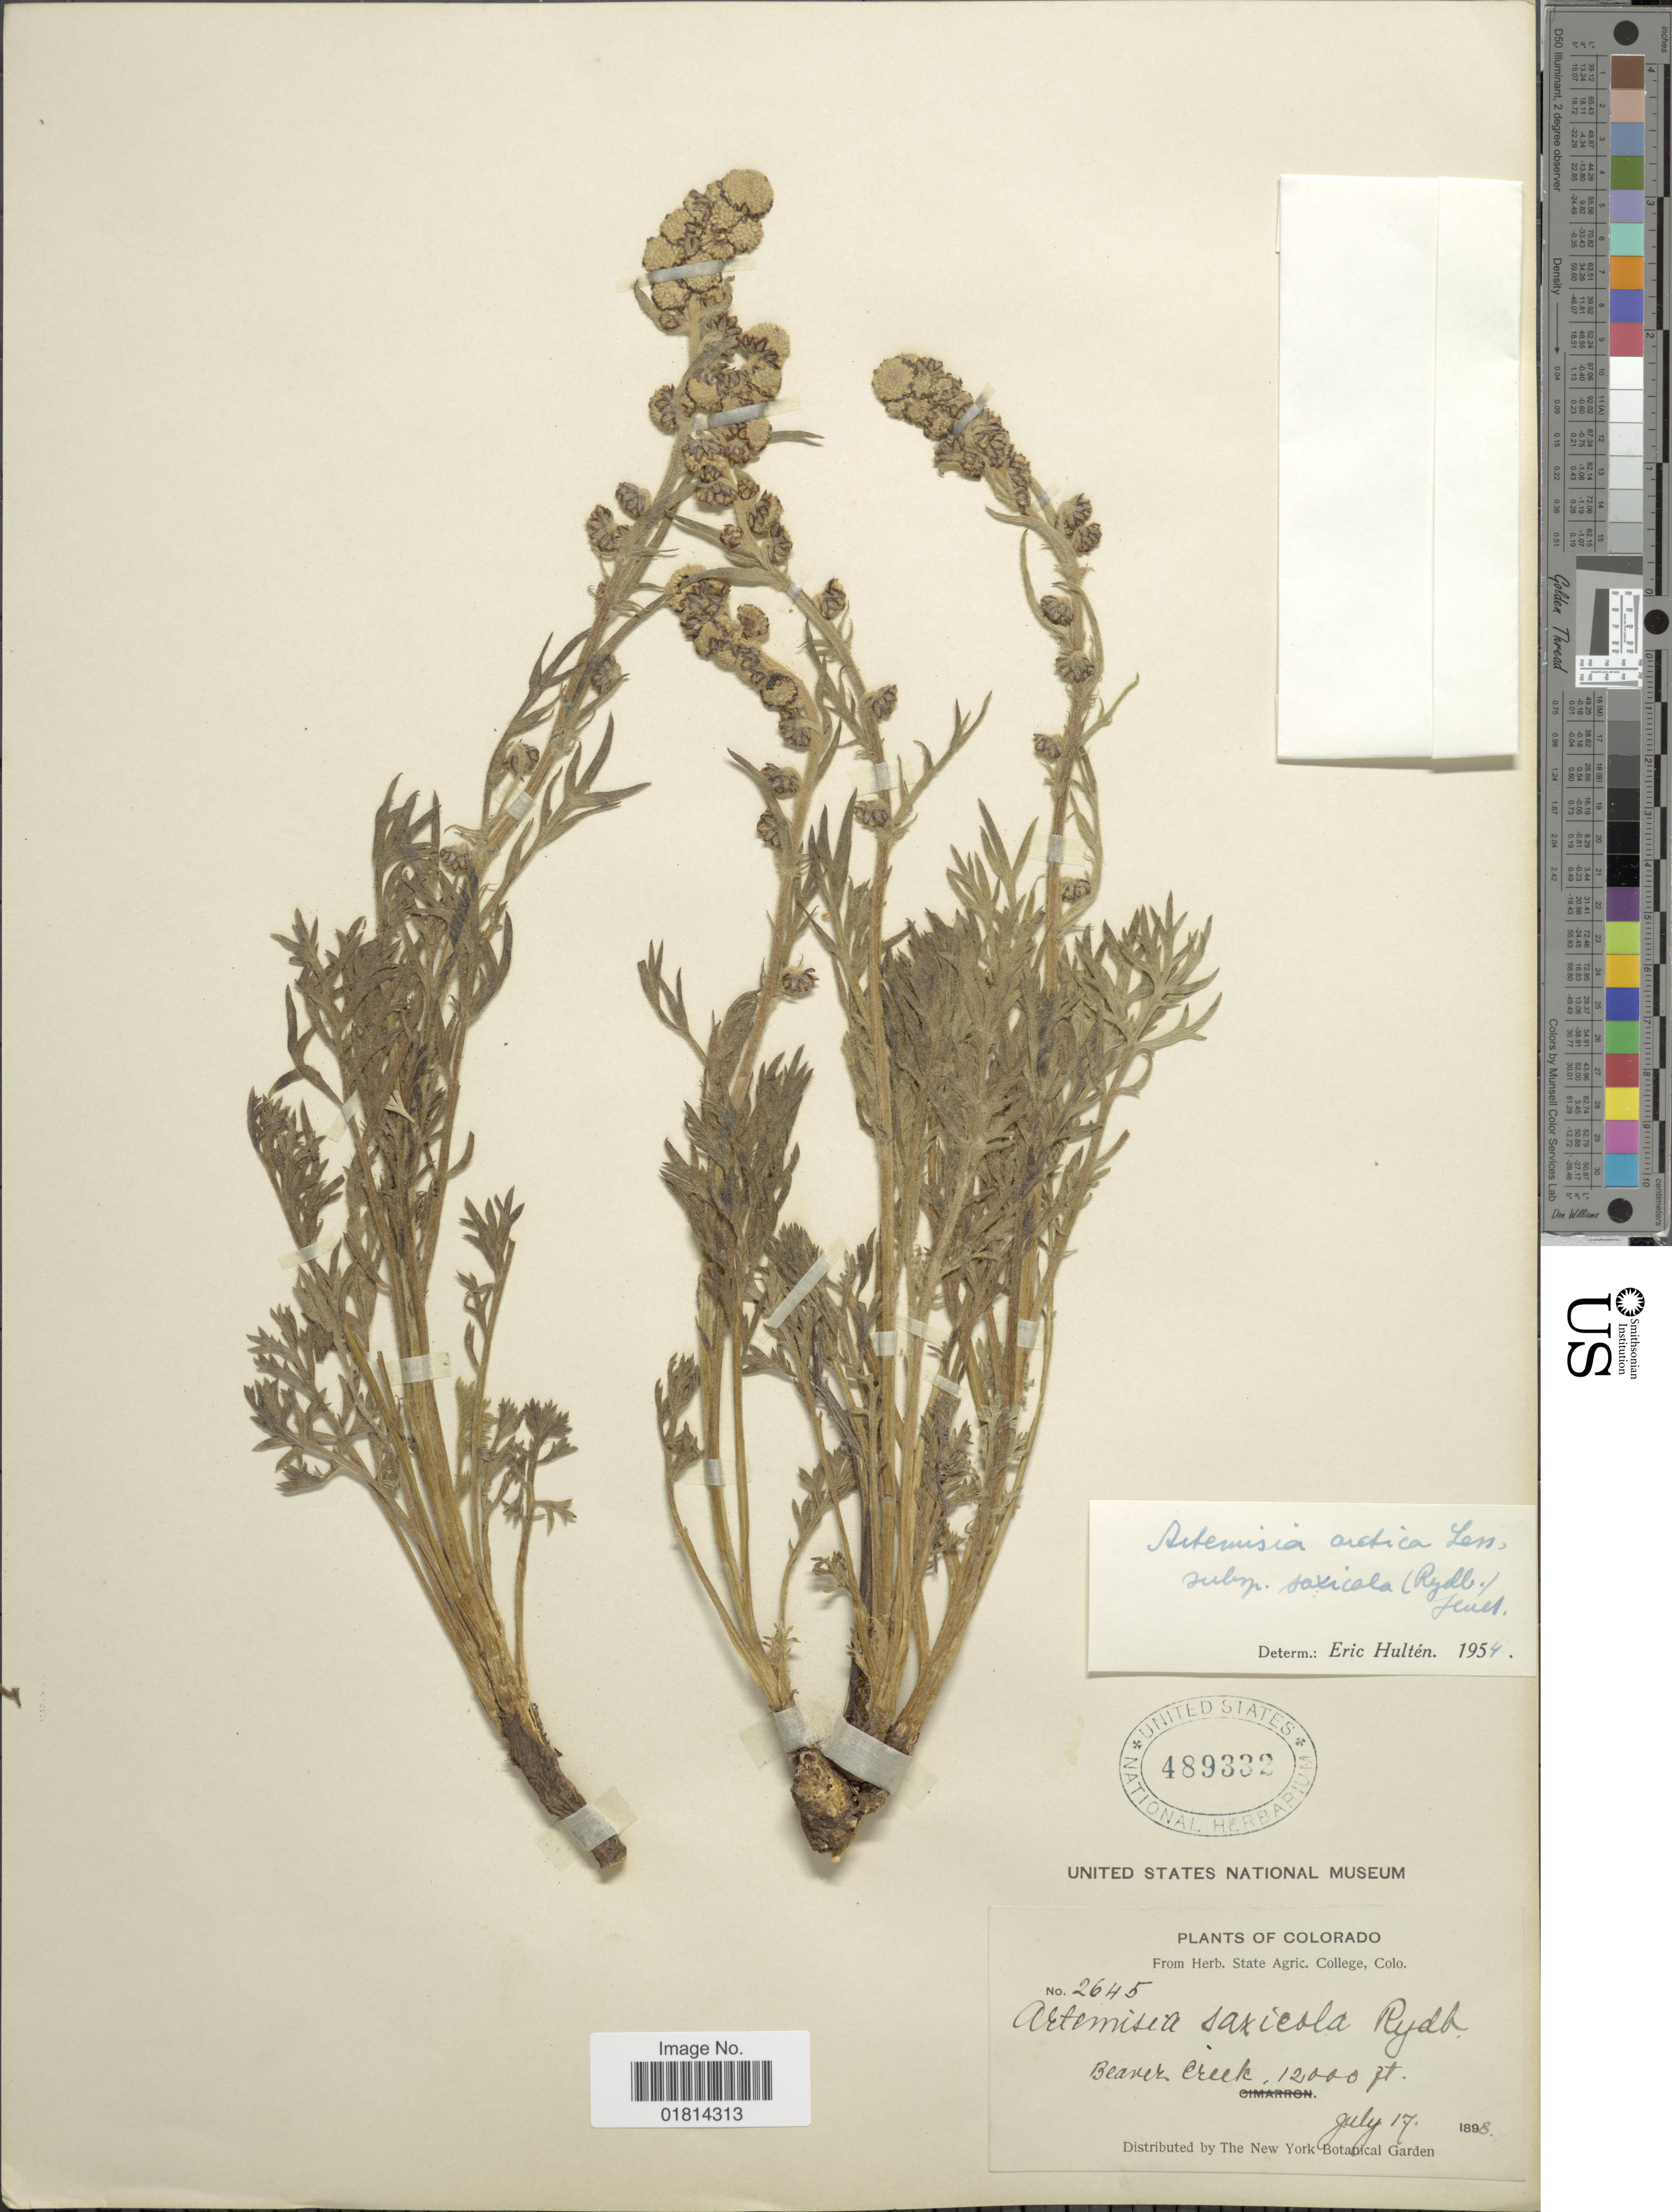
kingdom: Plantae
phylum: Tracheophyta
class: Magnoliopsida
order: Asterales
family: Asteraceae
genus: Artemisia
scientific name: Artemisia arctica subsp. saxicola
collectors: ex herb. State Agric. College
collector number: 2645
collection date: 1898-07-17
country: United States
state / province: Colorado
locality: Beaver Creek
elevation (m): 3658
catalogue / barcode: US 489332